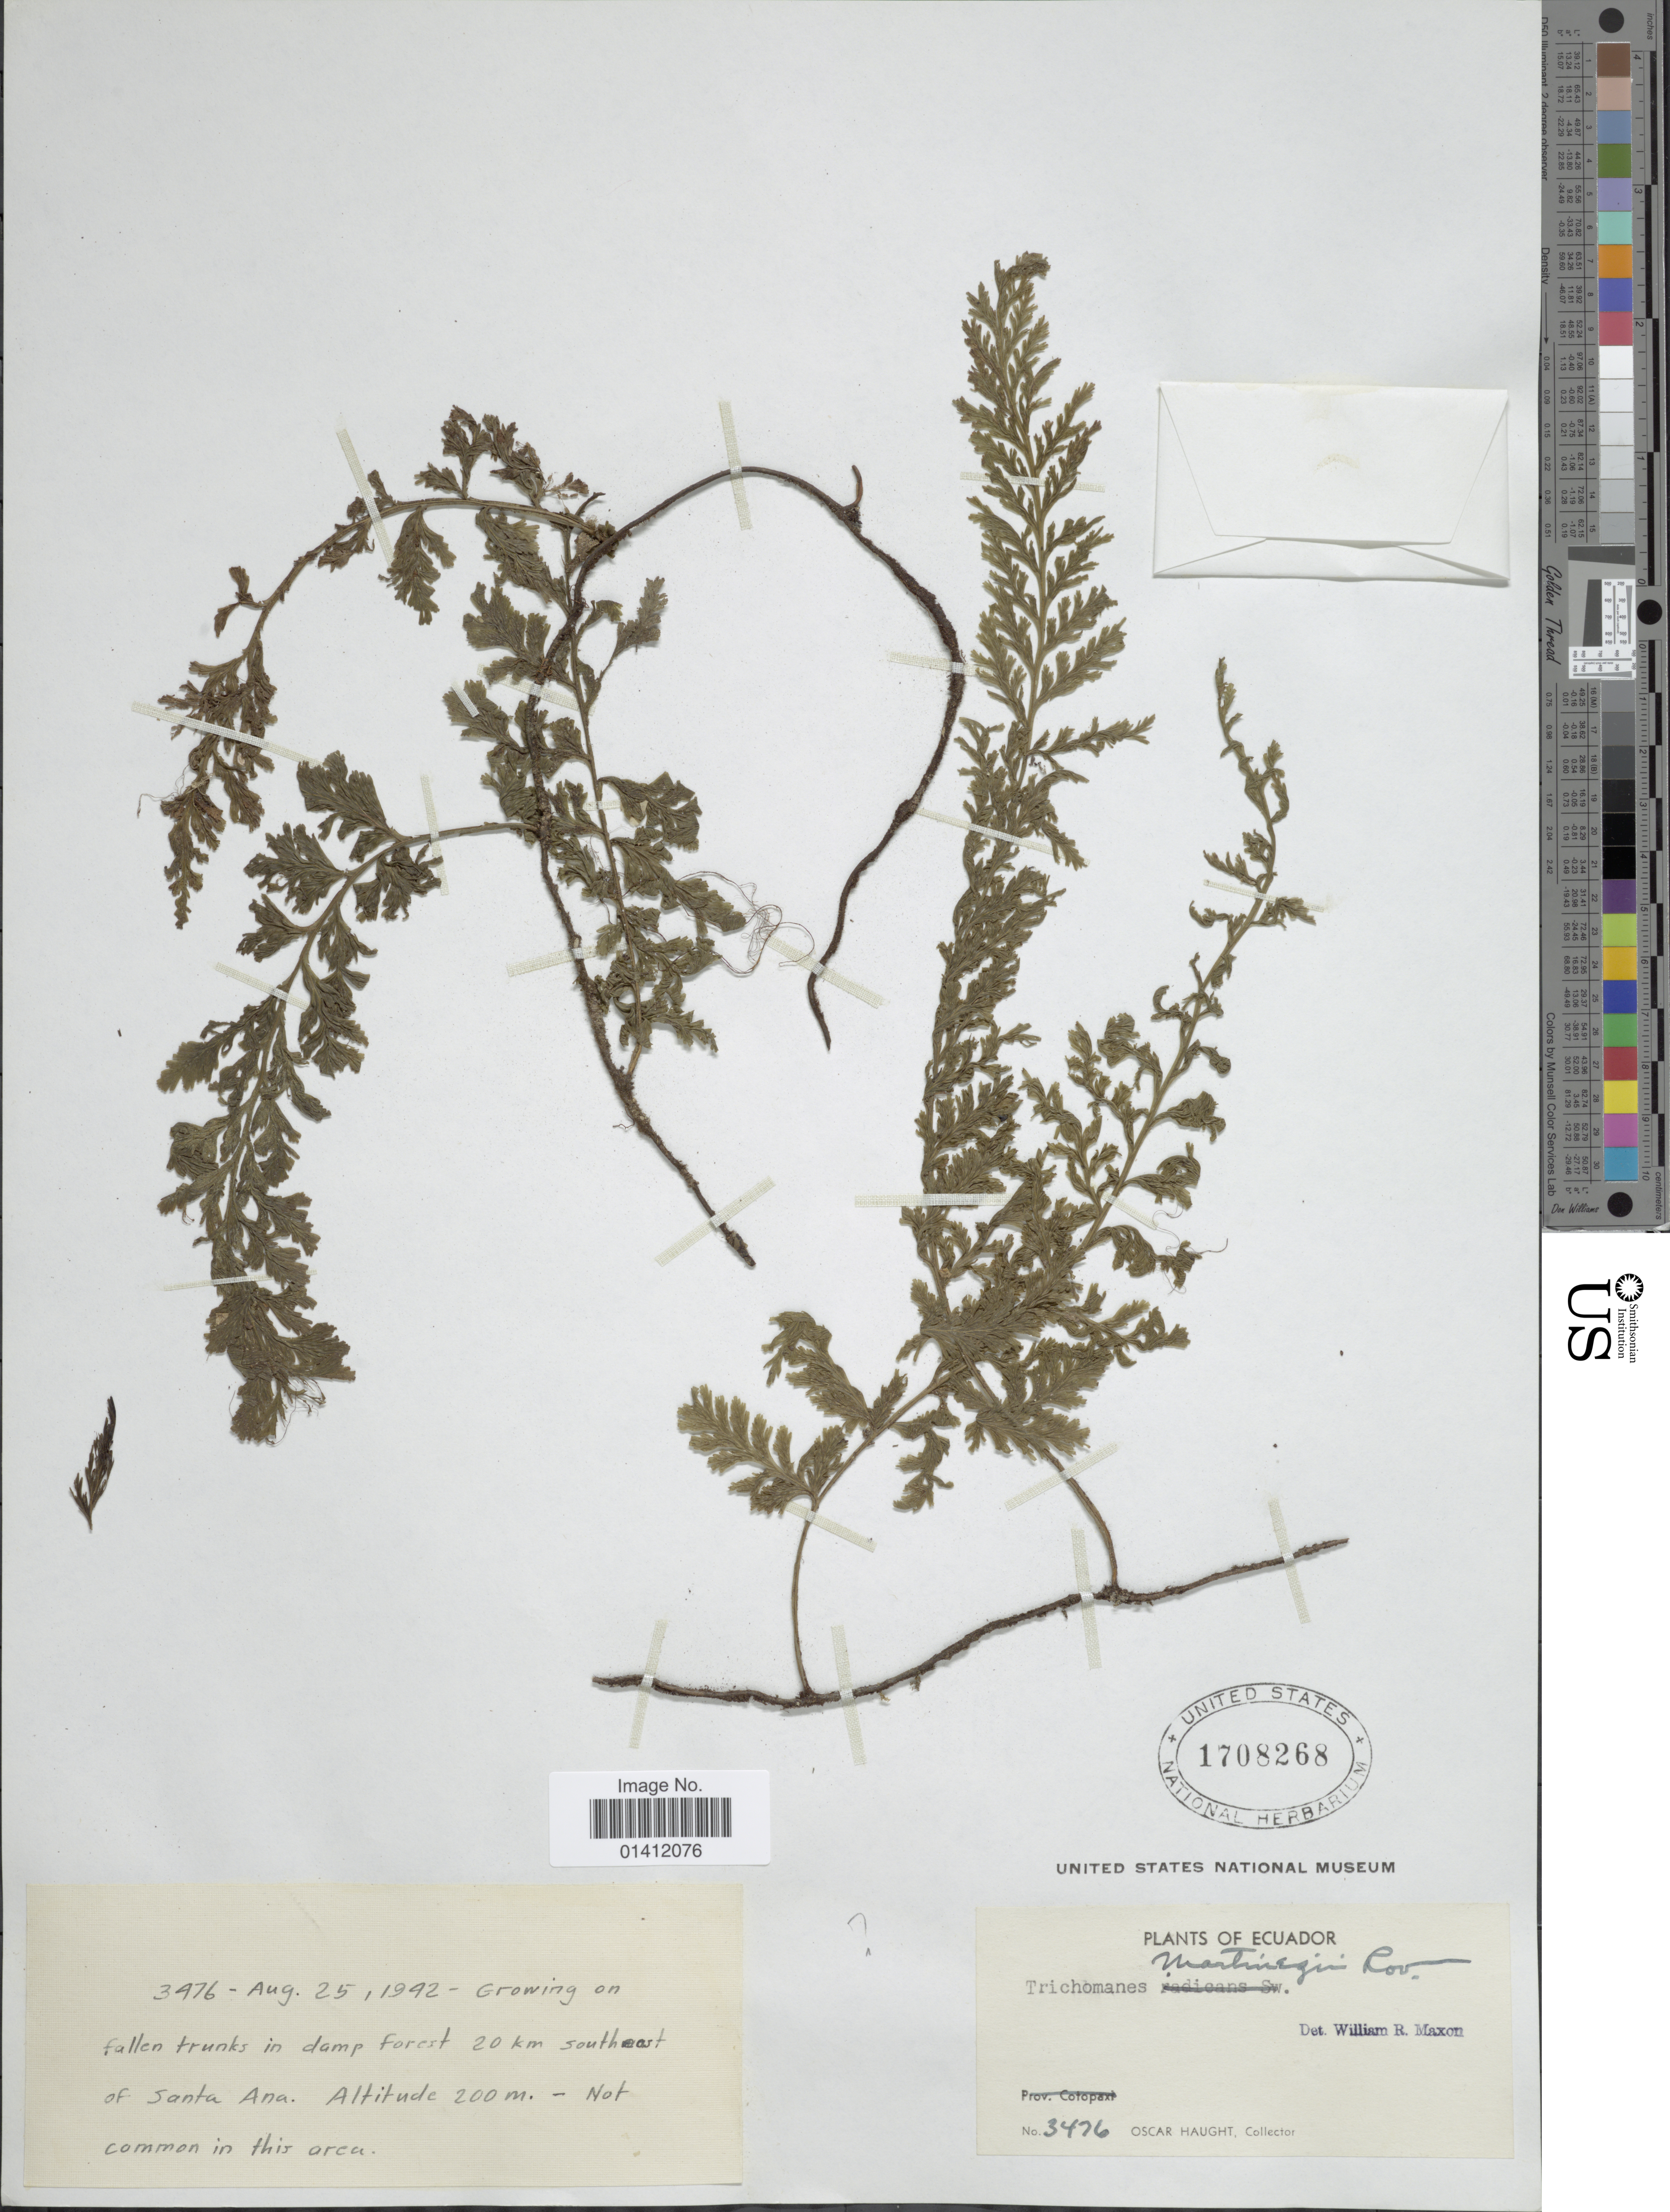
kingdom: Plantae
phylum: Tracheophyta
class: Polypodiopsida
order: Hymenophyllales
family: Hymenophyllaceae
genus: Vandenboschia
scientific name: Vandenboschia collariata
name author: (Bosch) Ebihara & K. Iwats.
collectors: O. L. Haught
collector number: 3476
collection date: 1942-08-25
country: Ecuador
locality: On fallen trunks in damp forest in damp forest 20 km southeast of Santa Ana.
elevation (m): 200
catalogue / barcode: US 1708268